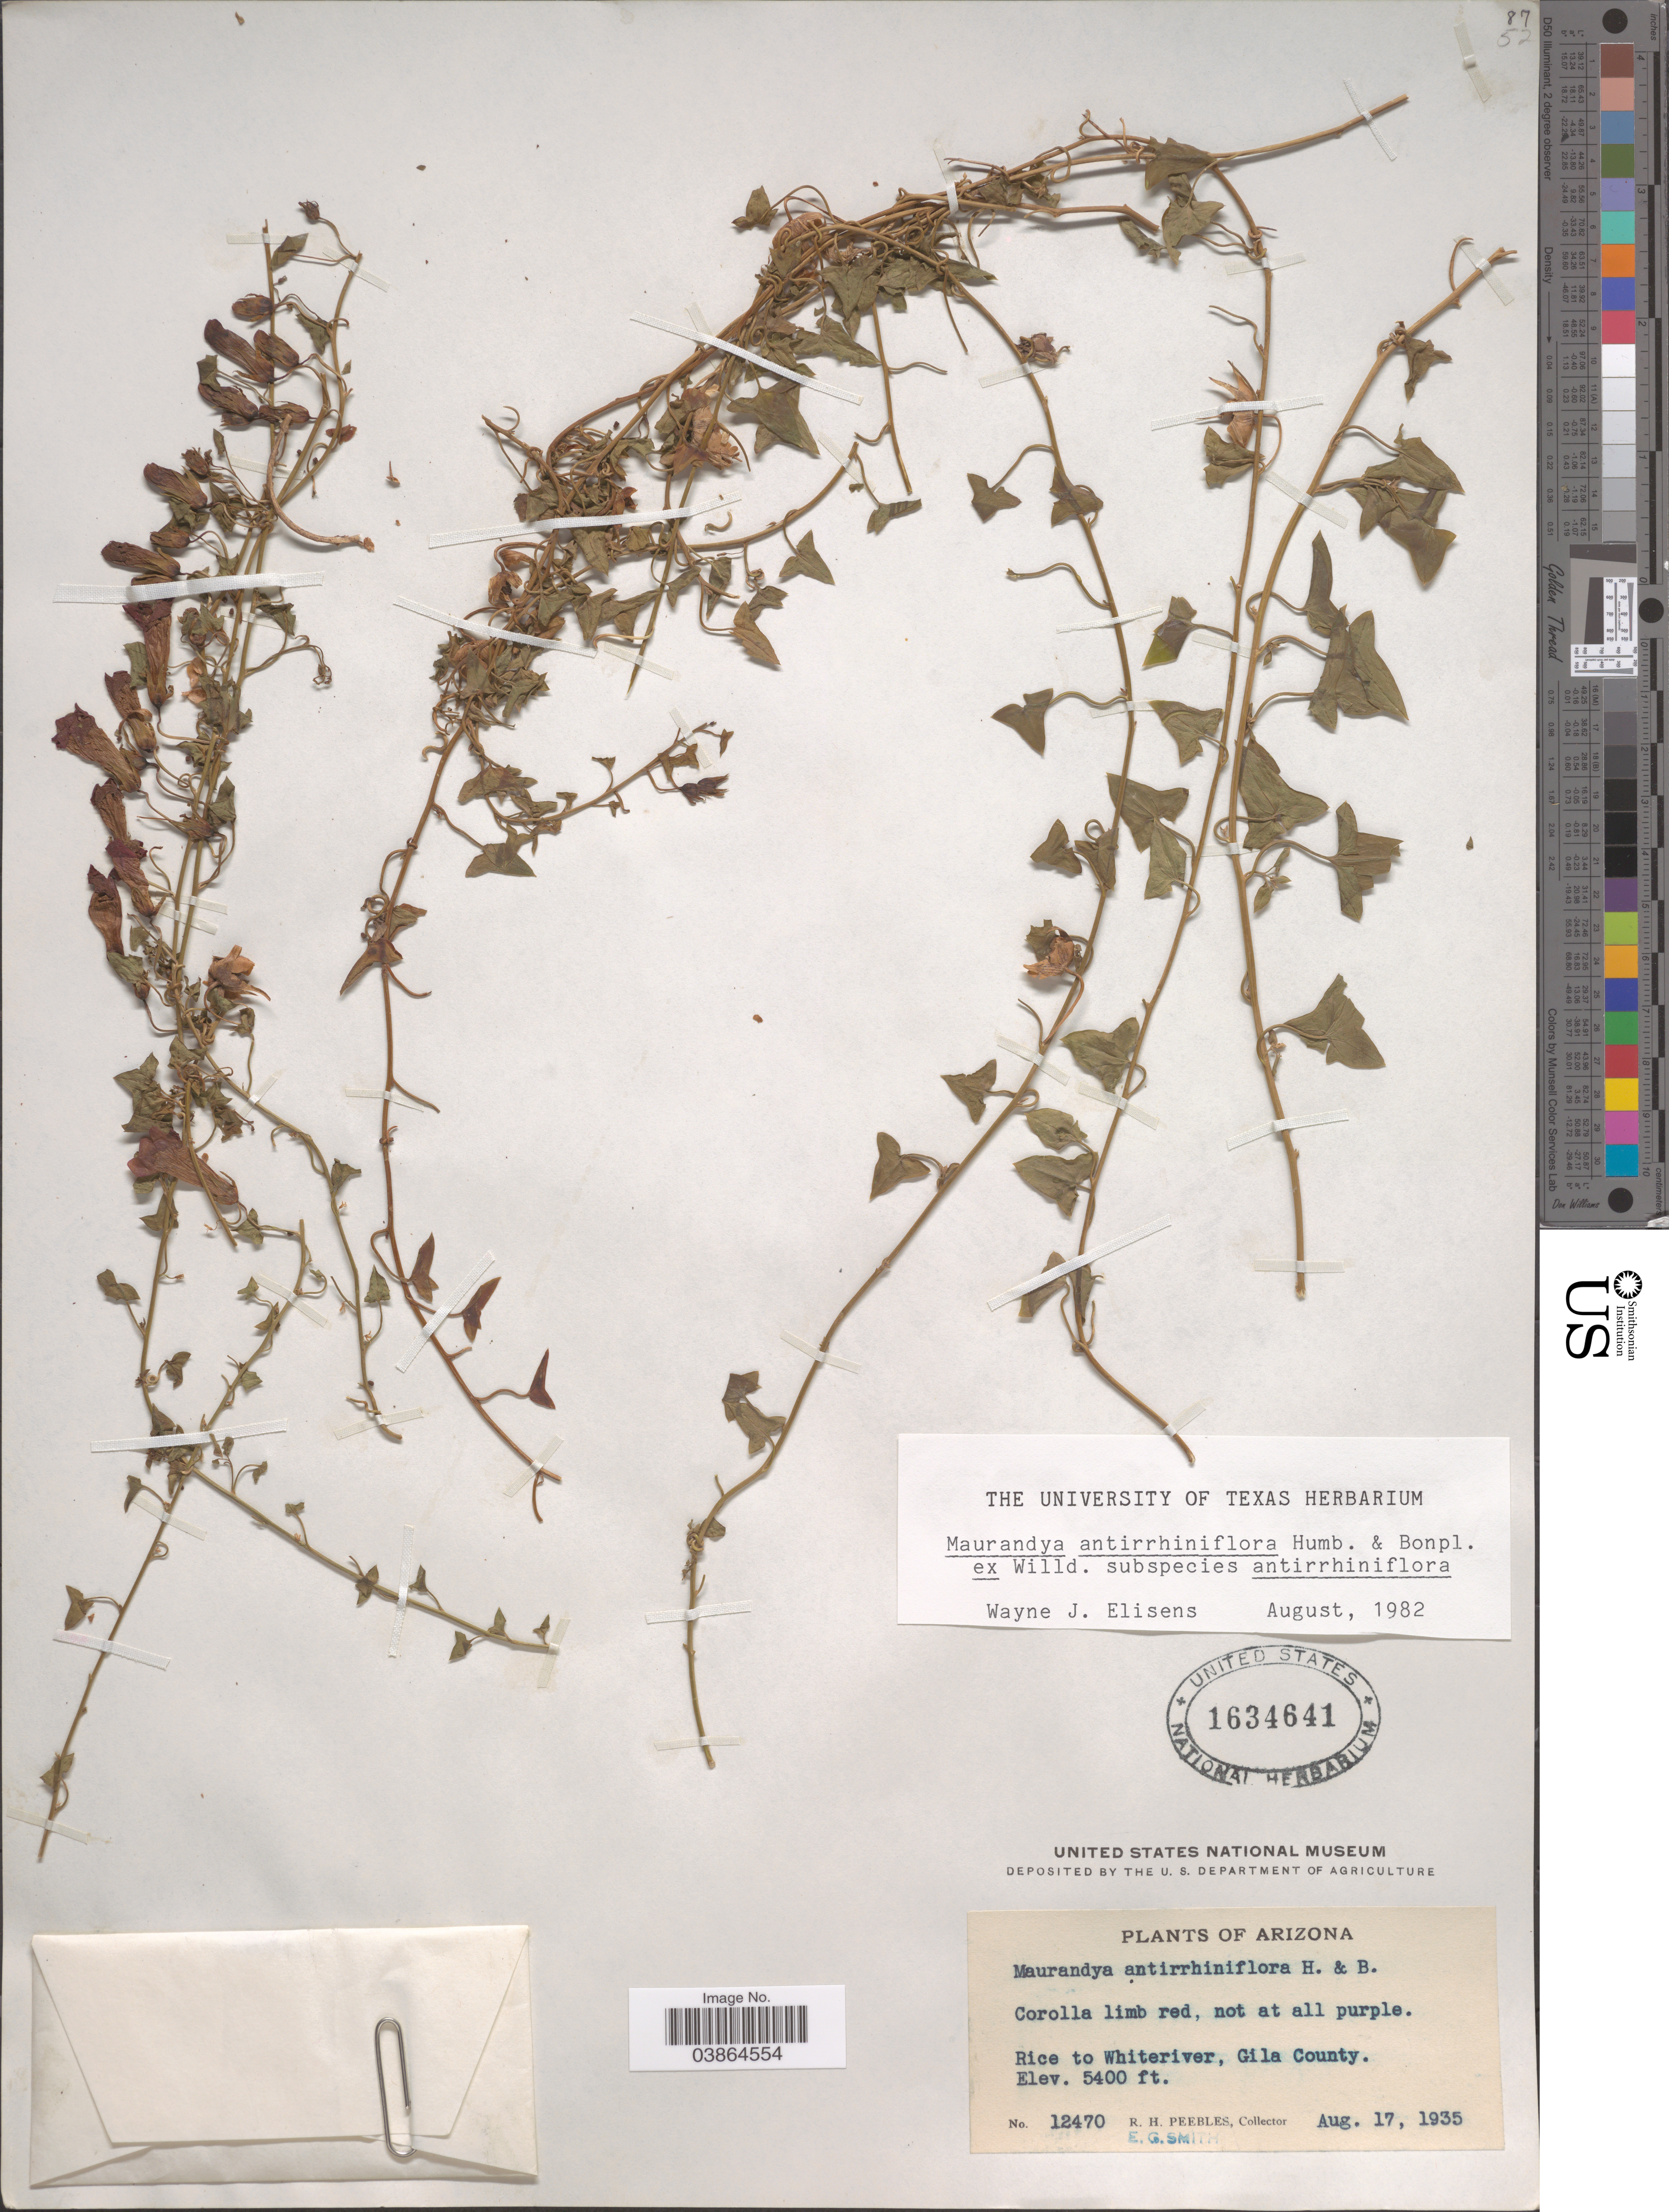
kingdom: Plantae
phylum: Tracheophyta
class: Magnoliopsida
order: Lamiales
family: Plantaginaceae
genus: Maurandya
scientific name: Maurandya antirrhiniflora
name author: Humb. & Bonpl. ex Willd.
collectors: R. H. Peebles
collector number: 12470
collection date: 1935-08-17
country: United States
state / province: Arizona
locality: Rice to Whiteriver, Gila County.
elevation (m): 1646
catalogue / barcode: US 1634641